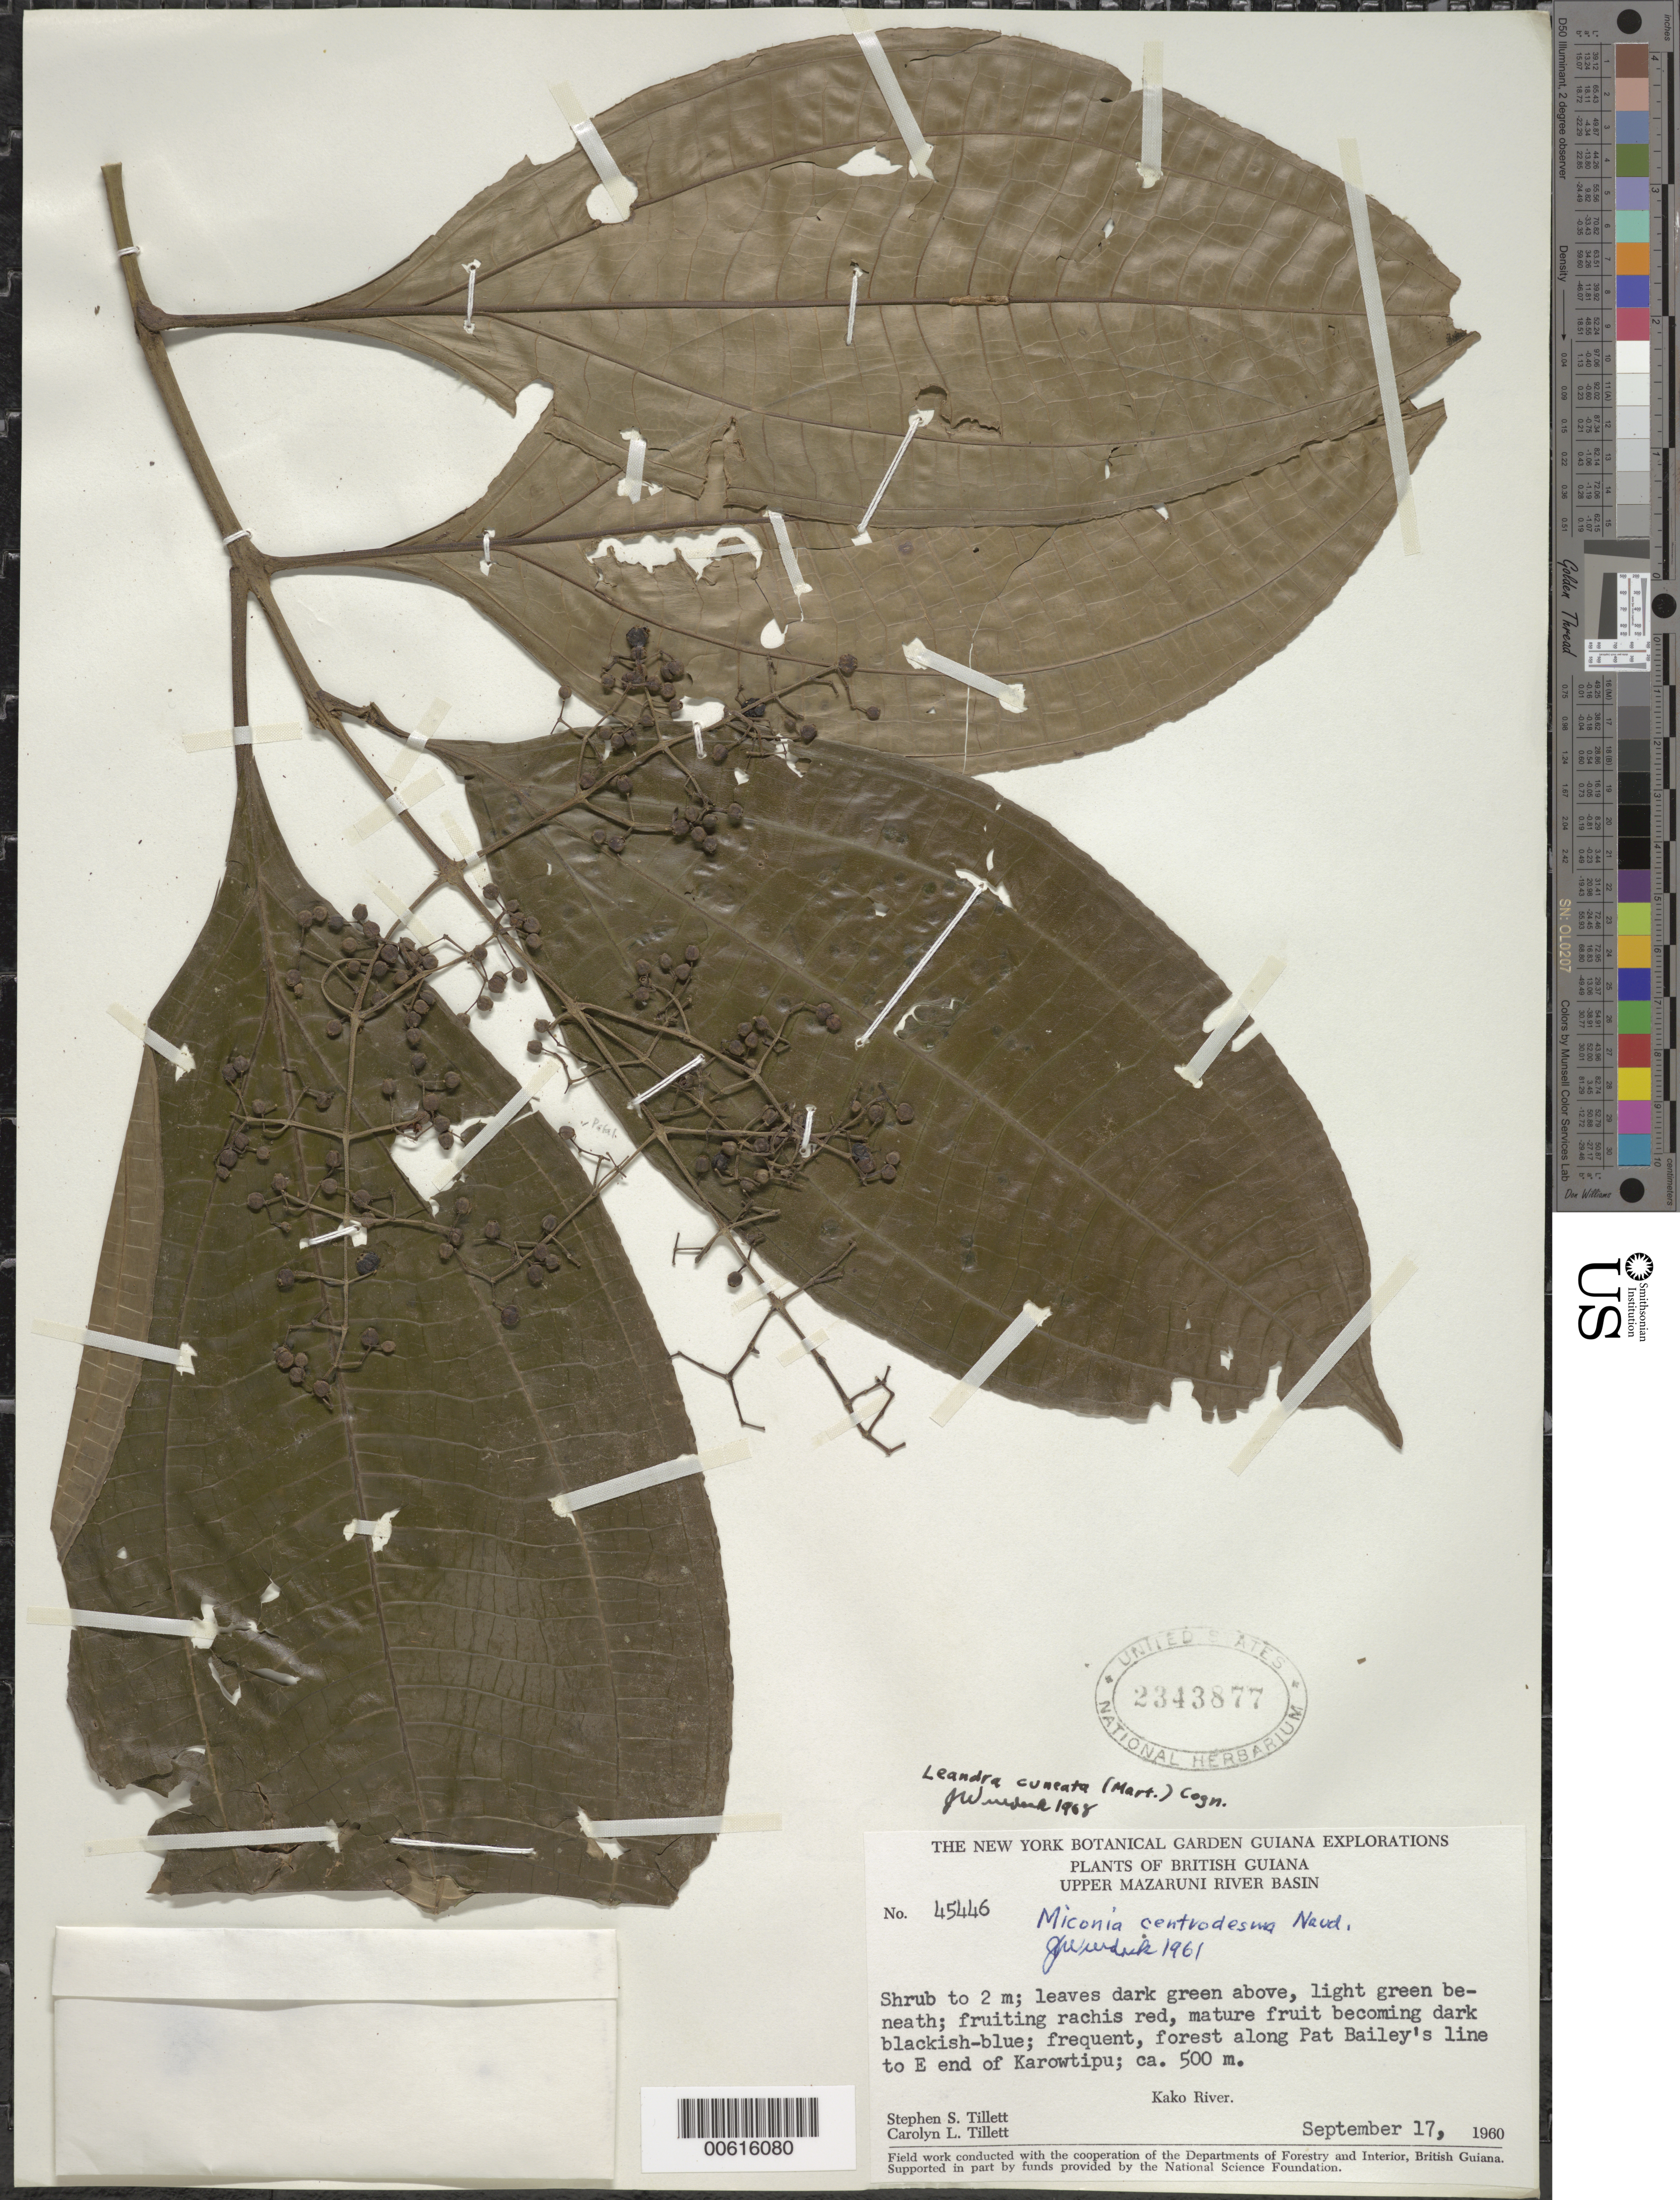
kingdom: Plantae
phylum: Tracheophyta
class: Magnoliopsida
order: Myrtales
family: Melastomataceae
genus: Leandra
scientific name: Leandra cuneata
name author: (Mart.) Cogn.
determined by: Wurdack, John J., (US), US (UNITED STATES)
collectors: S. S. Tillett, C. L. Tillett & R. Boyan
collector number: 45446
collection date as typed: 17-Sep-60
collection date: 1960-09-17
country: Guyana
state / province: Cuyuni-Mazaruni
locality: Karowtipu Mt., upper Mazaruni R. region; along Pat Bailey's line to E end of Karowtipu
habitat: Forest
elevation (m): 500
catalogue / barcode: US 2343877